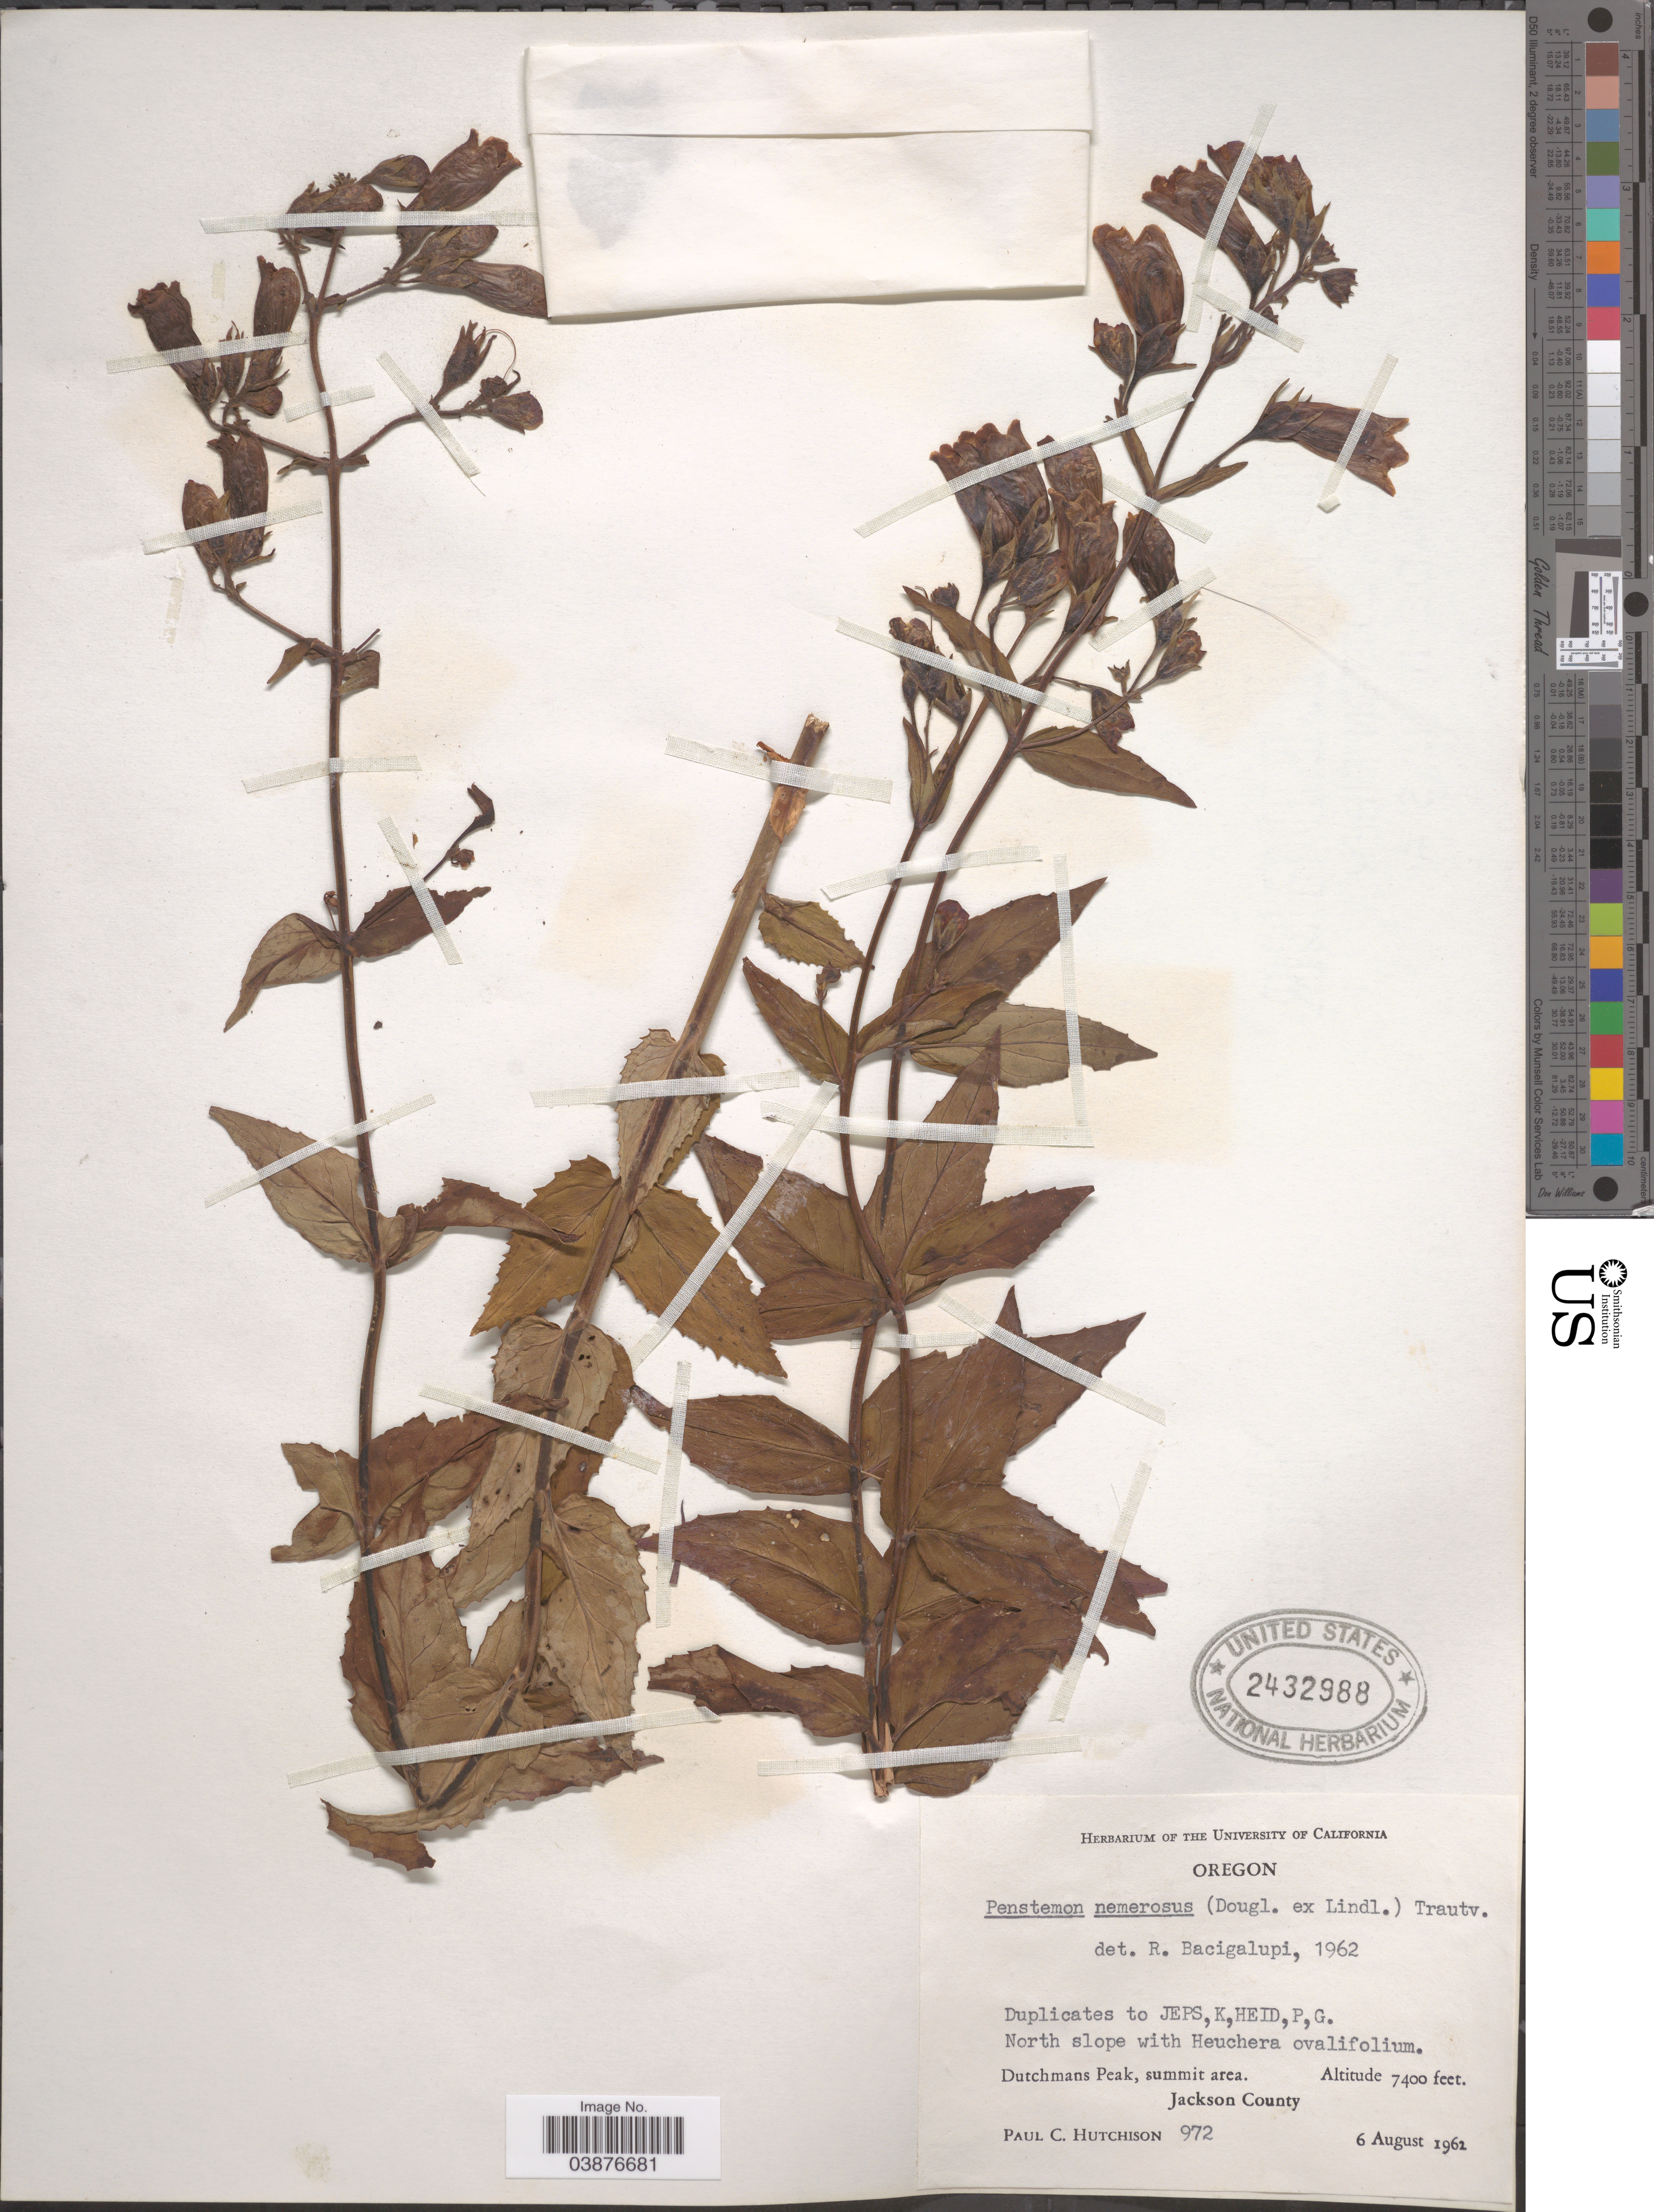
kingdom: Plantae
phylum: Tracheophyta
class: Magnoliopsida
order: Lamiales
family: Plantaginaceae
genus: Penstemon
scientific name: Penstemon nemorosus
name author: (Douglas ex Lindl.) Trautv.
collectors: P. C. Hutchison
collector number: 972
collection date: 1962-08-06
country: United States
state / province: Oregon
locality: North slope. Dutchmans Peak, summit area. Jackson County.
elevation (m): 2256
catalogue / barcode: US 2432988